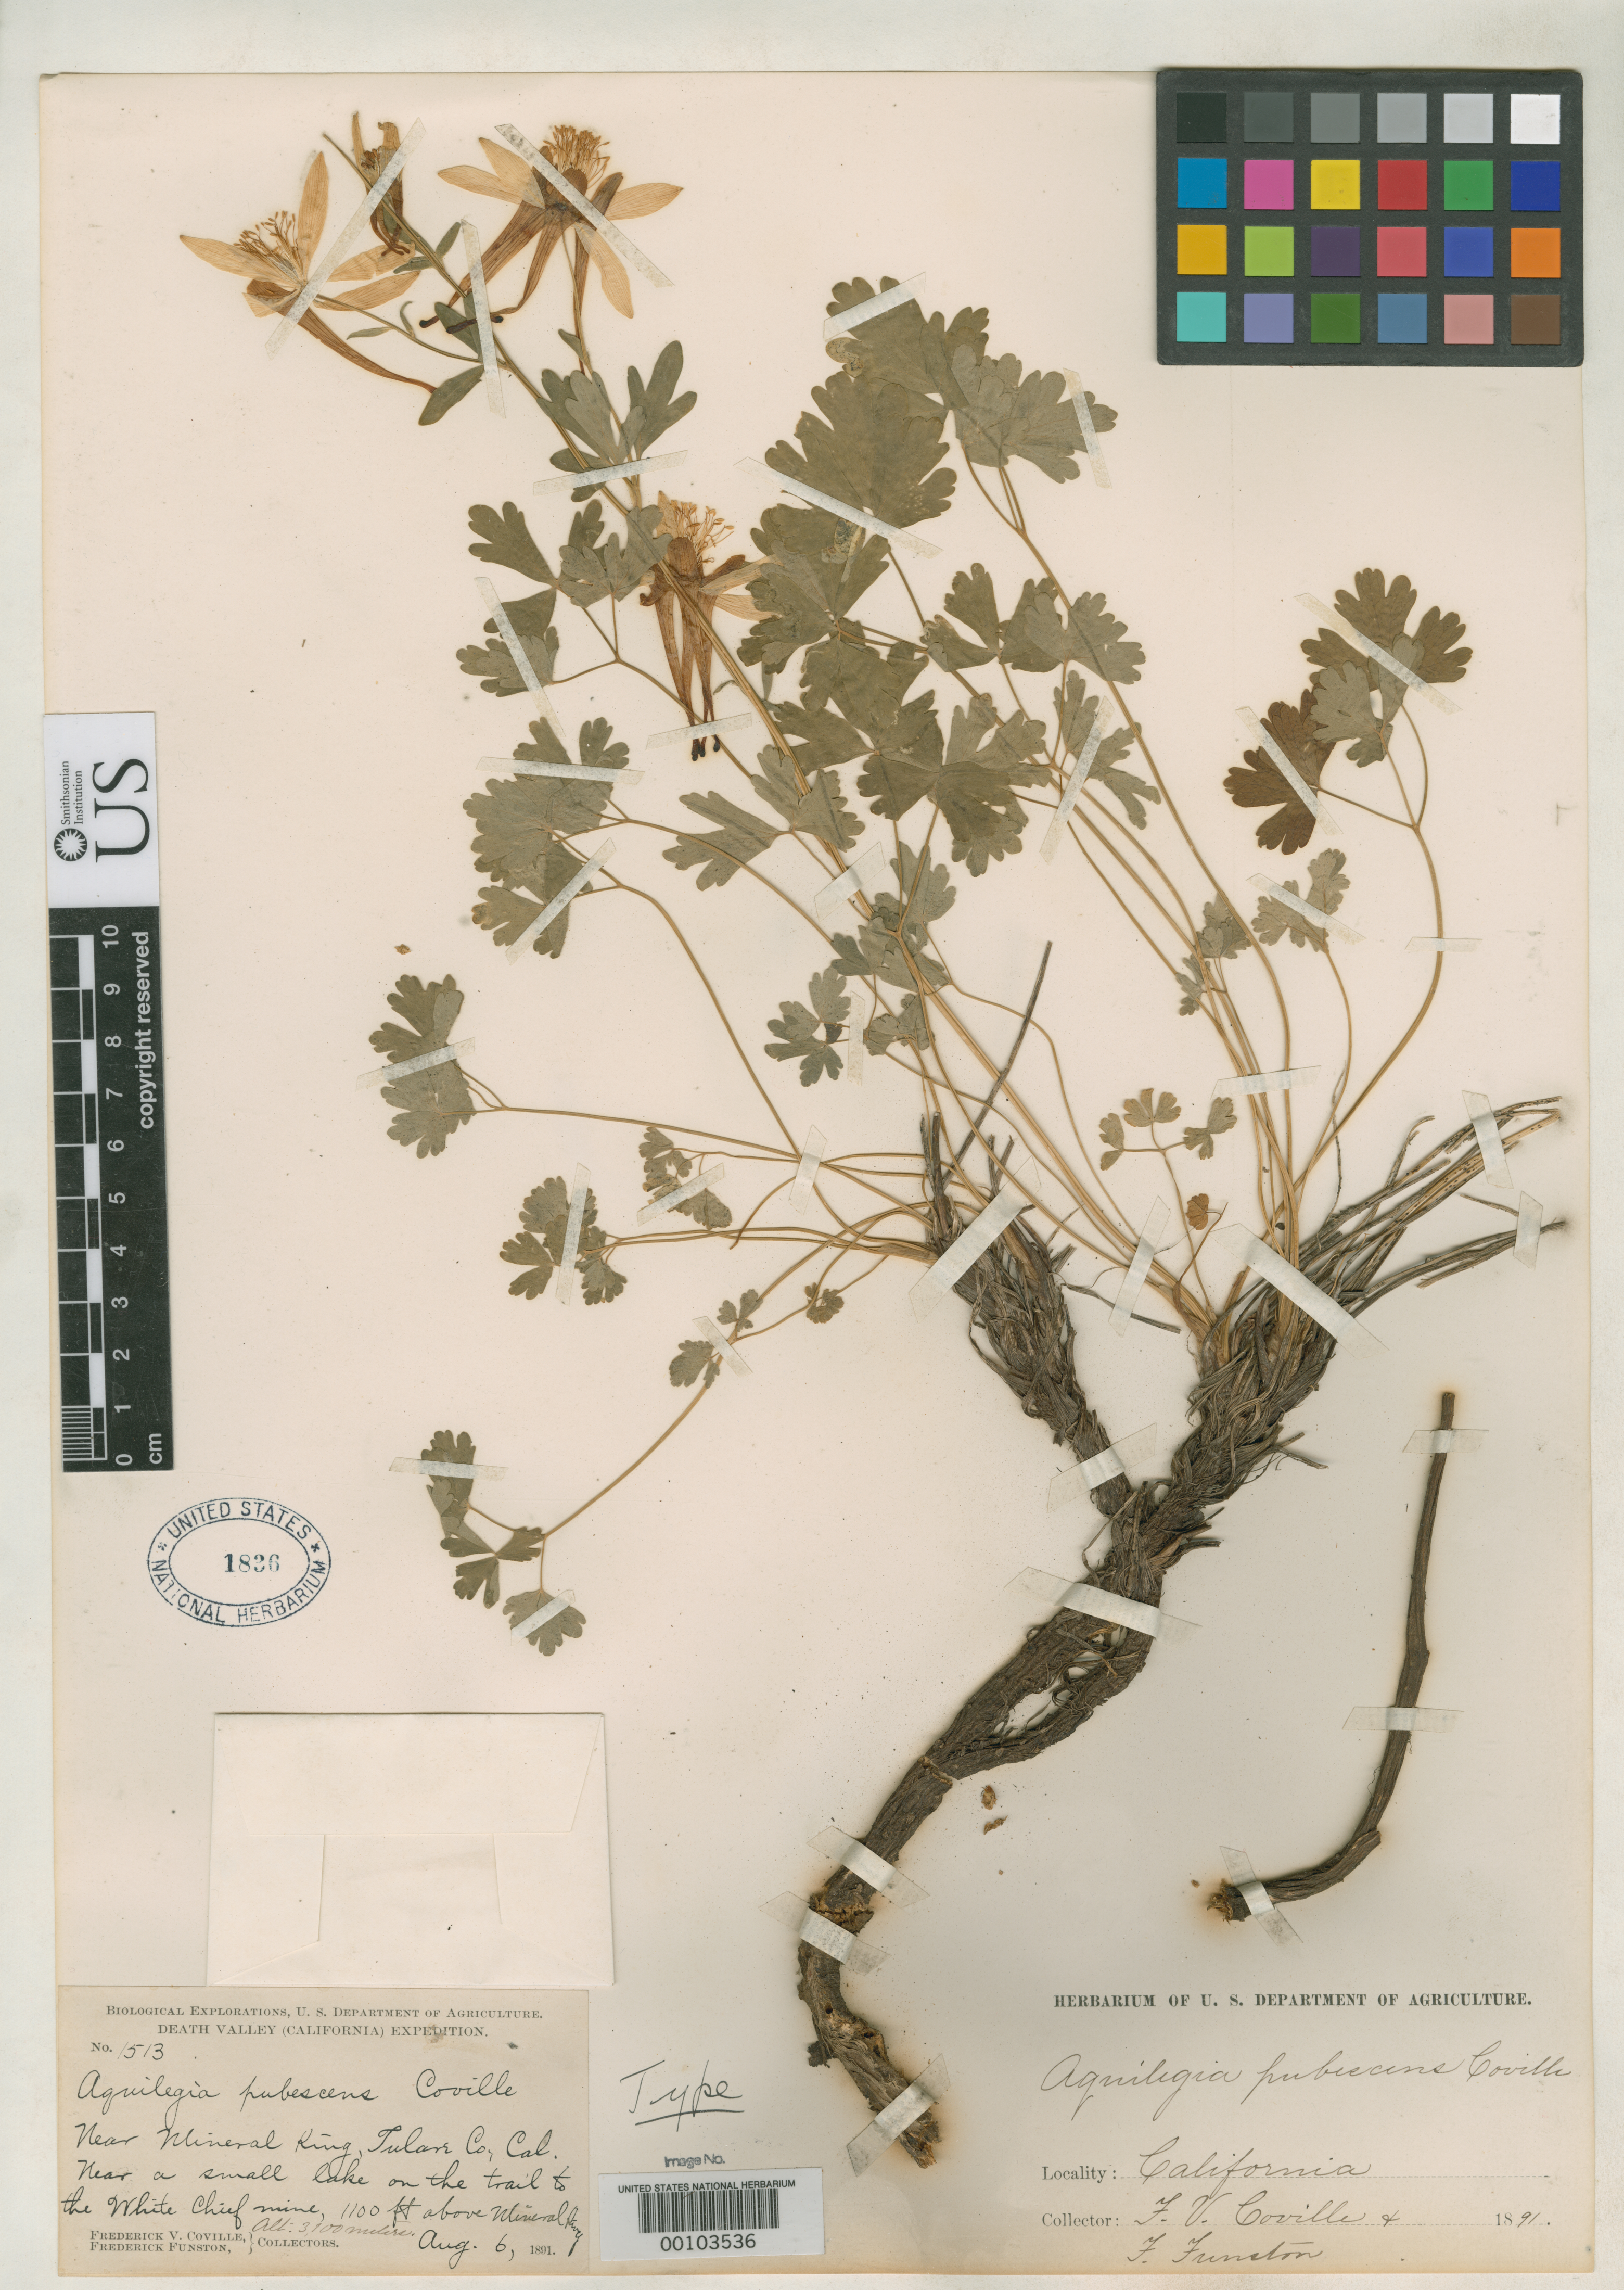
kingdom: Plantae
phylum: Tracheophyta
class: Magnoliopsida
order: Ranunculales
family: Ranunculaceae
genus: Aquilegia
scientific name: Aquilegia pubescens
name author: Coville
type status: Holotype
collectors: F. V. Coville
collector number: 1513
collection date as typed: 06 Aug 1891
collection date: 1891-08-06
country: United States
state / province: California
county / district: Tulare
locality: Sierra Nevada, Mineral King, White Chief Mine.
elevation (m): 3100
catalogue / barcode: US 1836